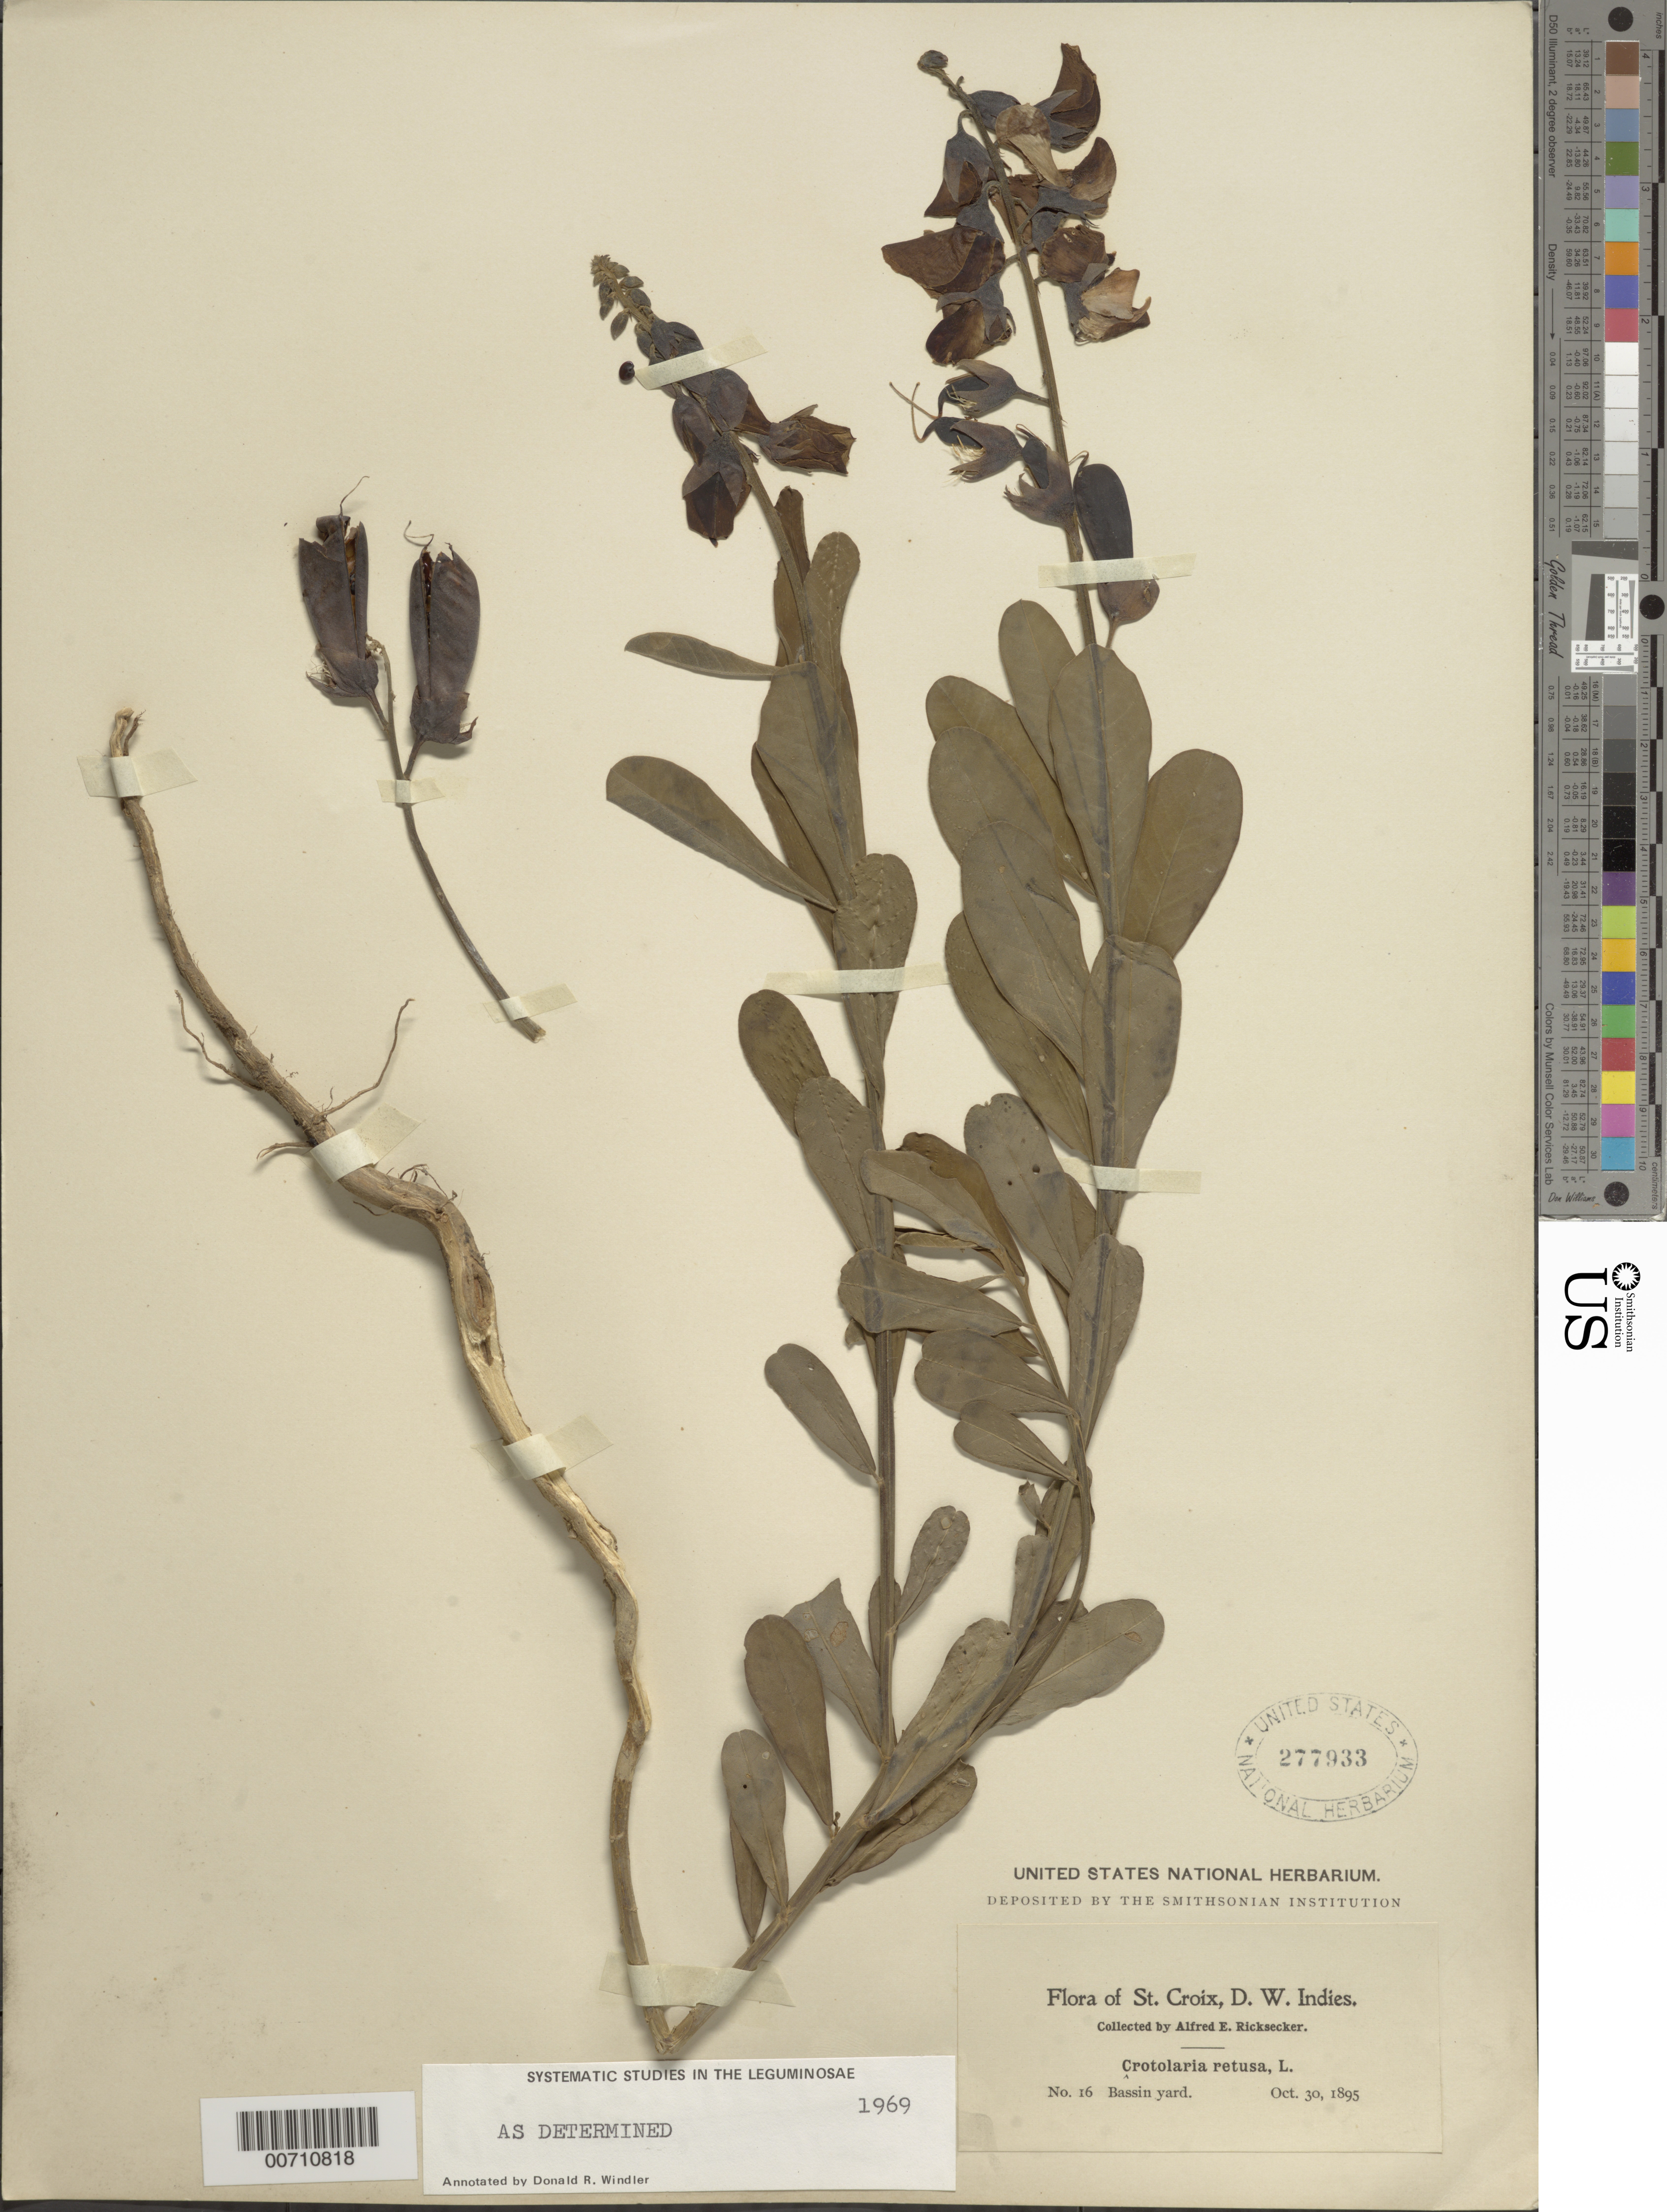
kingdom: Plantae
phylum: Tracheophyta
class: Magnoliopsida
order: Fabales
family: Fabaceae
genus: Crotalaria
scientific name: Crotalaria retusa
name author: L.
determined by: Windler, D. R.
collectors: A. E. Ricksecker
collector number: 16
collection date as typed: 30 Oct 1895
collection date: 1895-10-30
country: U.S. Virgin Islands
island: St. Croix Island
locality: Bassin yard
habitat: Bassin yard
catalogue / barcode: US 277933